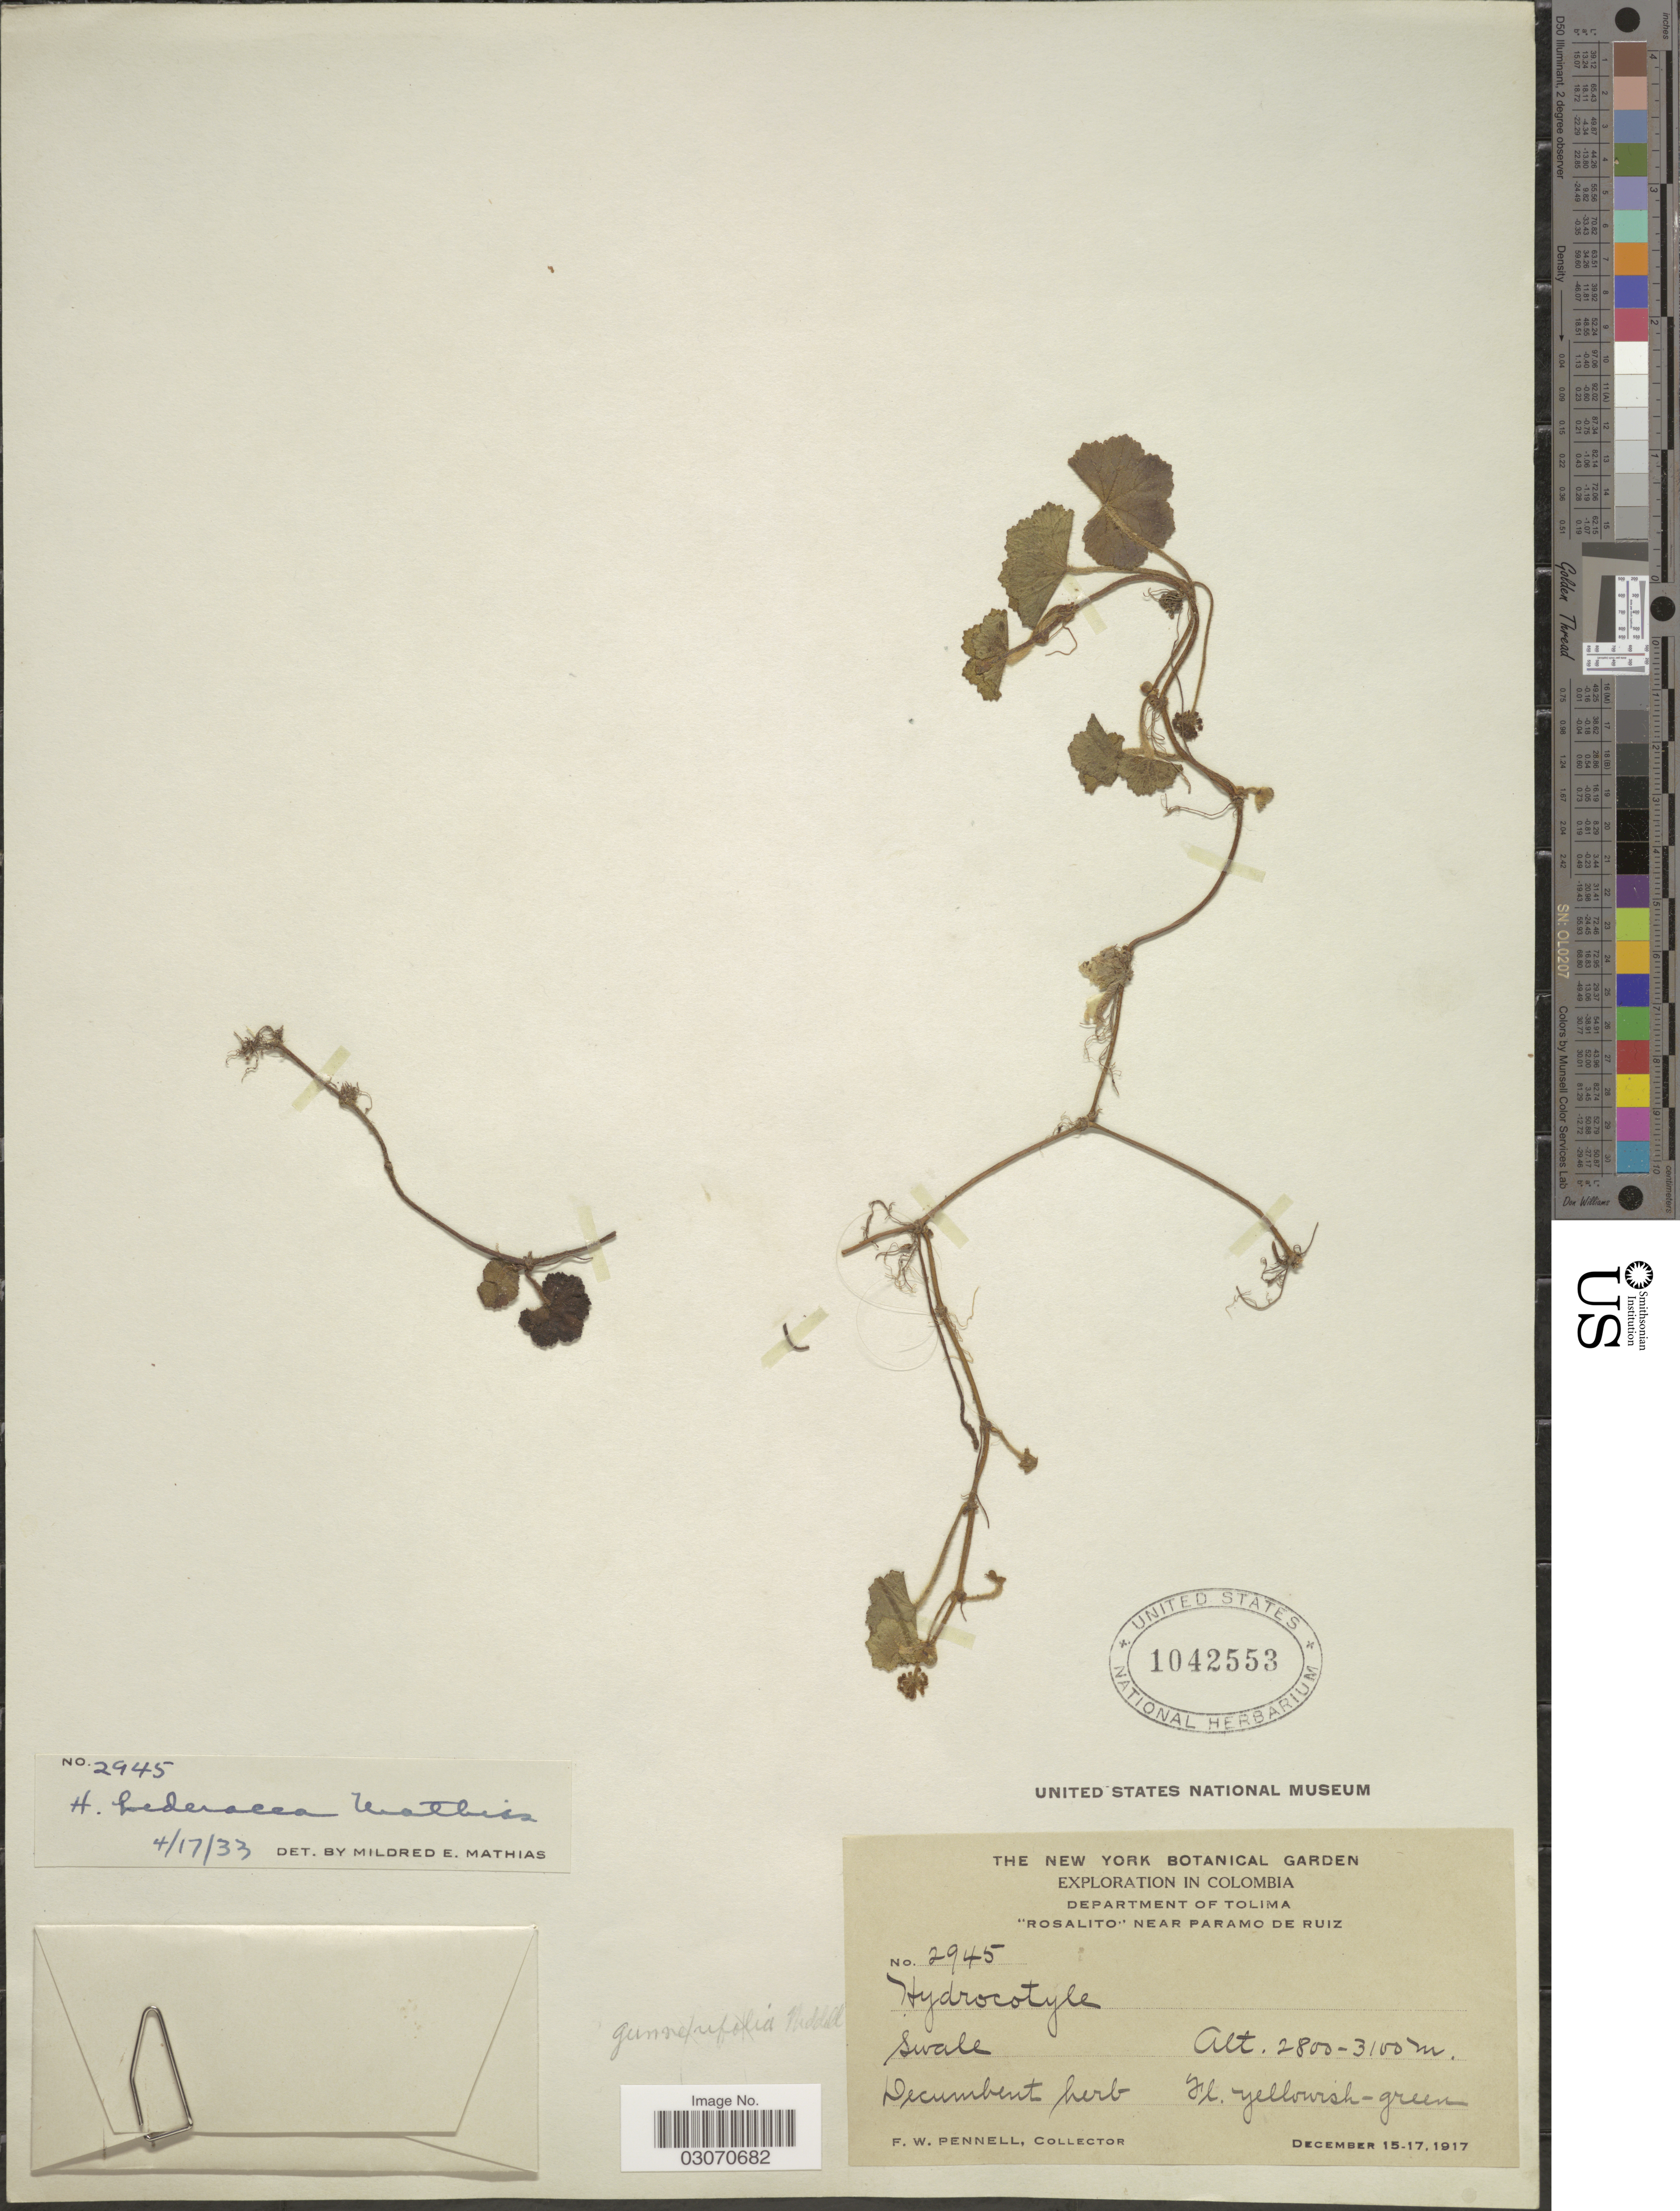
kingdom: Plantae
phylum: Tracheophyta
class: Magnoliopsida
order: Apiales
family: Araliaceae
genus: Hydrocotyle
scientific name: Hydrocotyle gunnerifolia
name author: Wedd.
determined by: Mendoza, M.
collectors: F. W. Pennell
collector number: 2945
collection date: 1917-12-15/1917-12-17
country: Colombia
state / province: Tolima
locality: Department of Tolima, "Rosalito" near Paramo de Ruiz.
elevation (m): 2800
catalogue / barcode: US 1042553